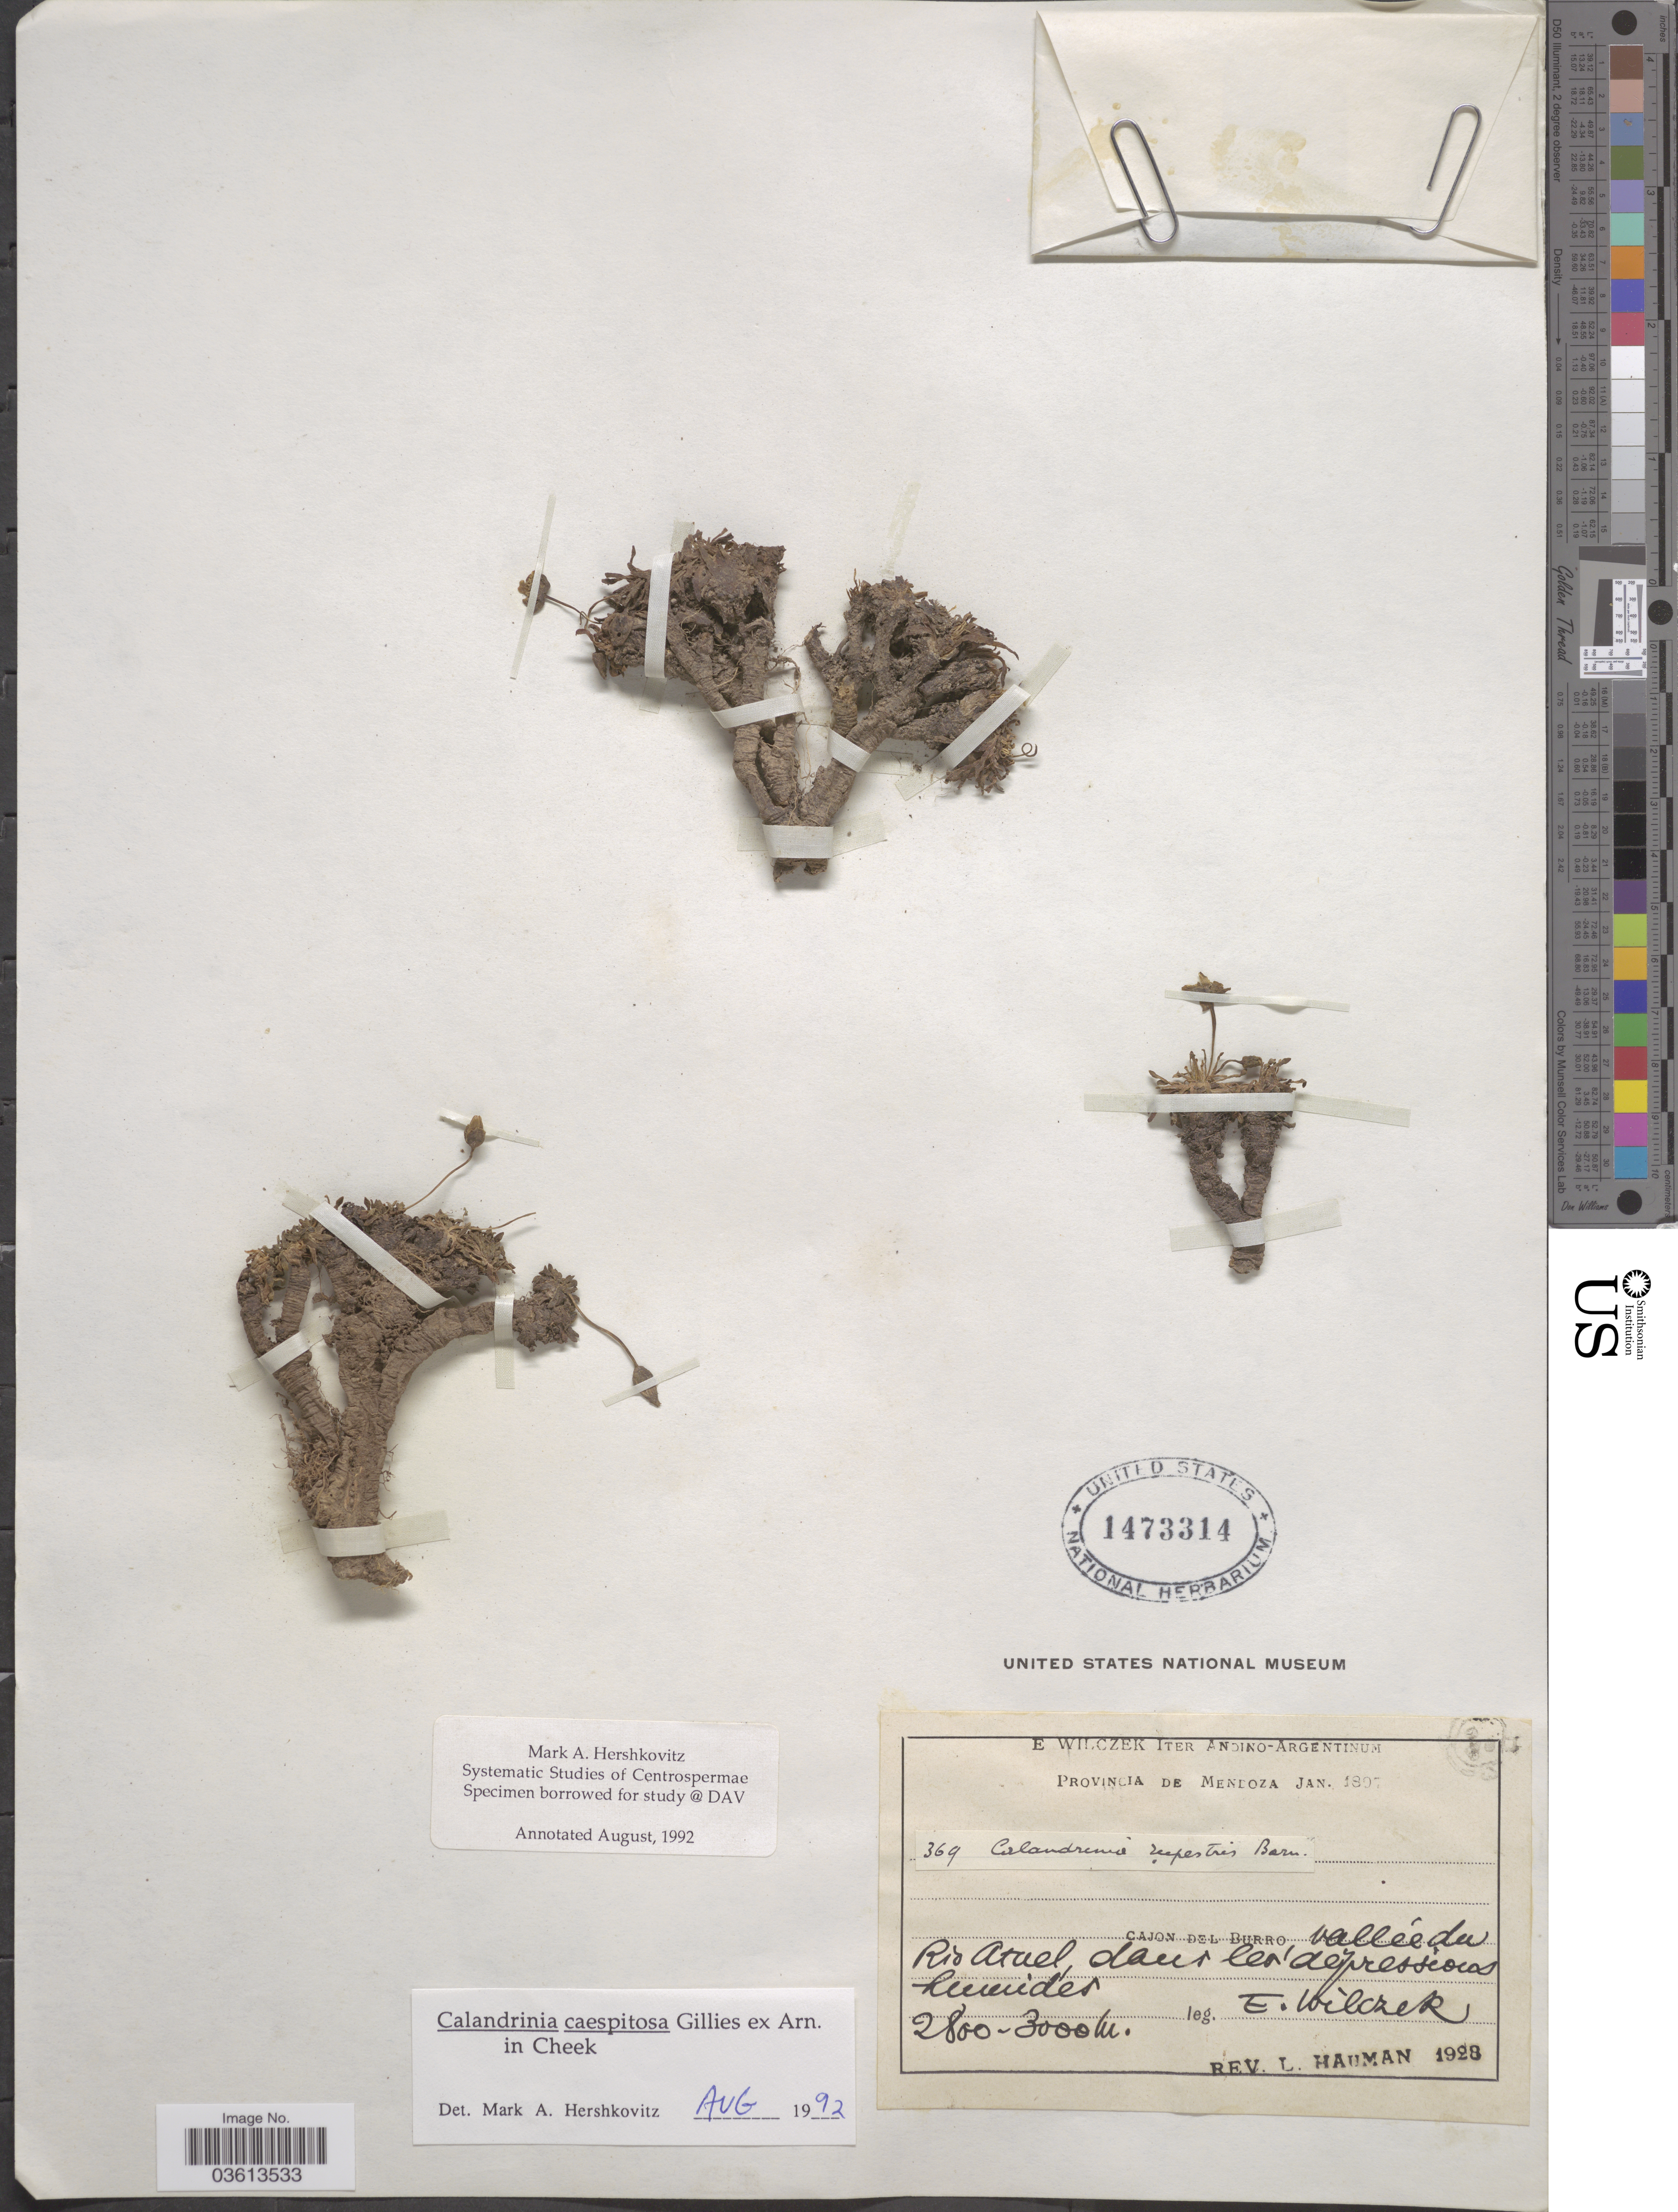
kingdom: Plantae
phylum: Tracheophyta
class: Magnoliopsida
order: Caryophyllales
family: Montiaceae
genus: Calandrinia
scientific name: Calandrinia caespitosa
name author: Gillies ex Arn.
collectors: E. Wilczek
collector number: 369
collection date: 1807-01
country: Argentina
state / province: Mendoza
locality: Cajon del Burro, Vallée du Rio Atuel.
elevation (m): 2800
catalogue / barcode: US 1473314